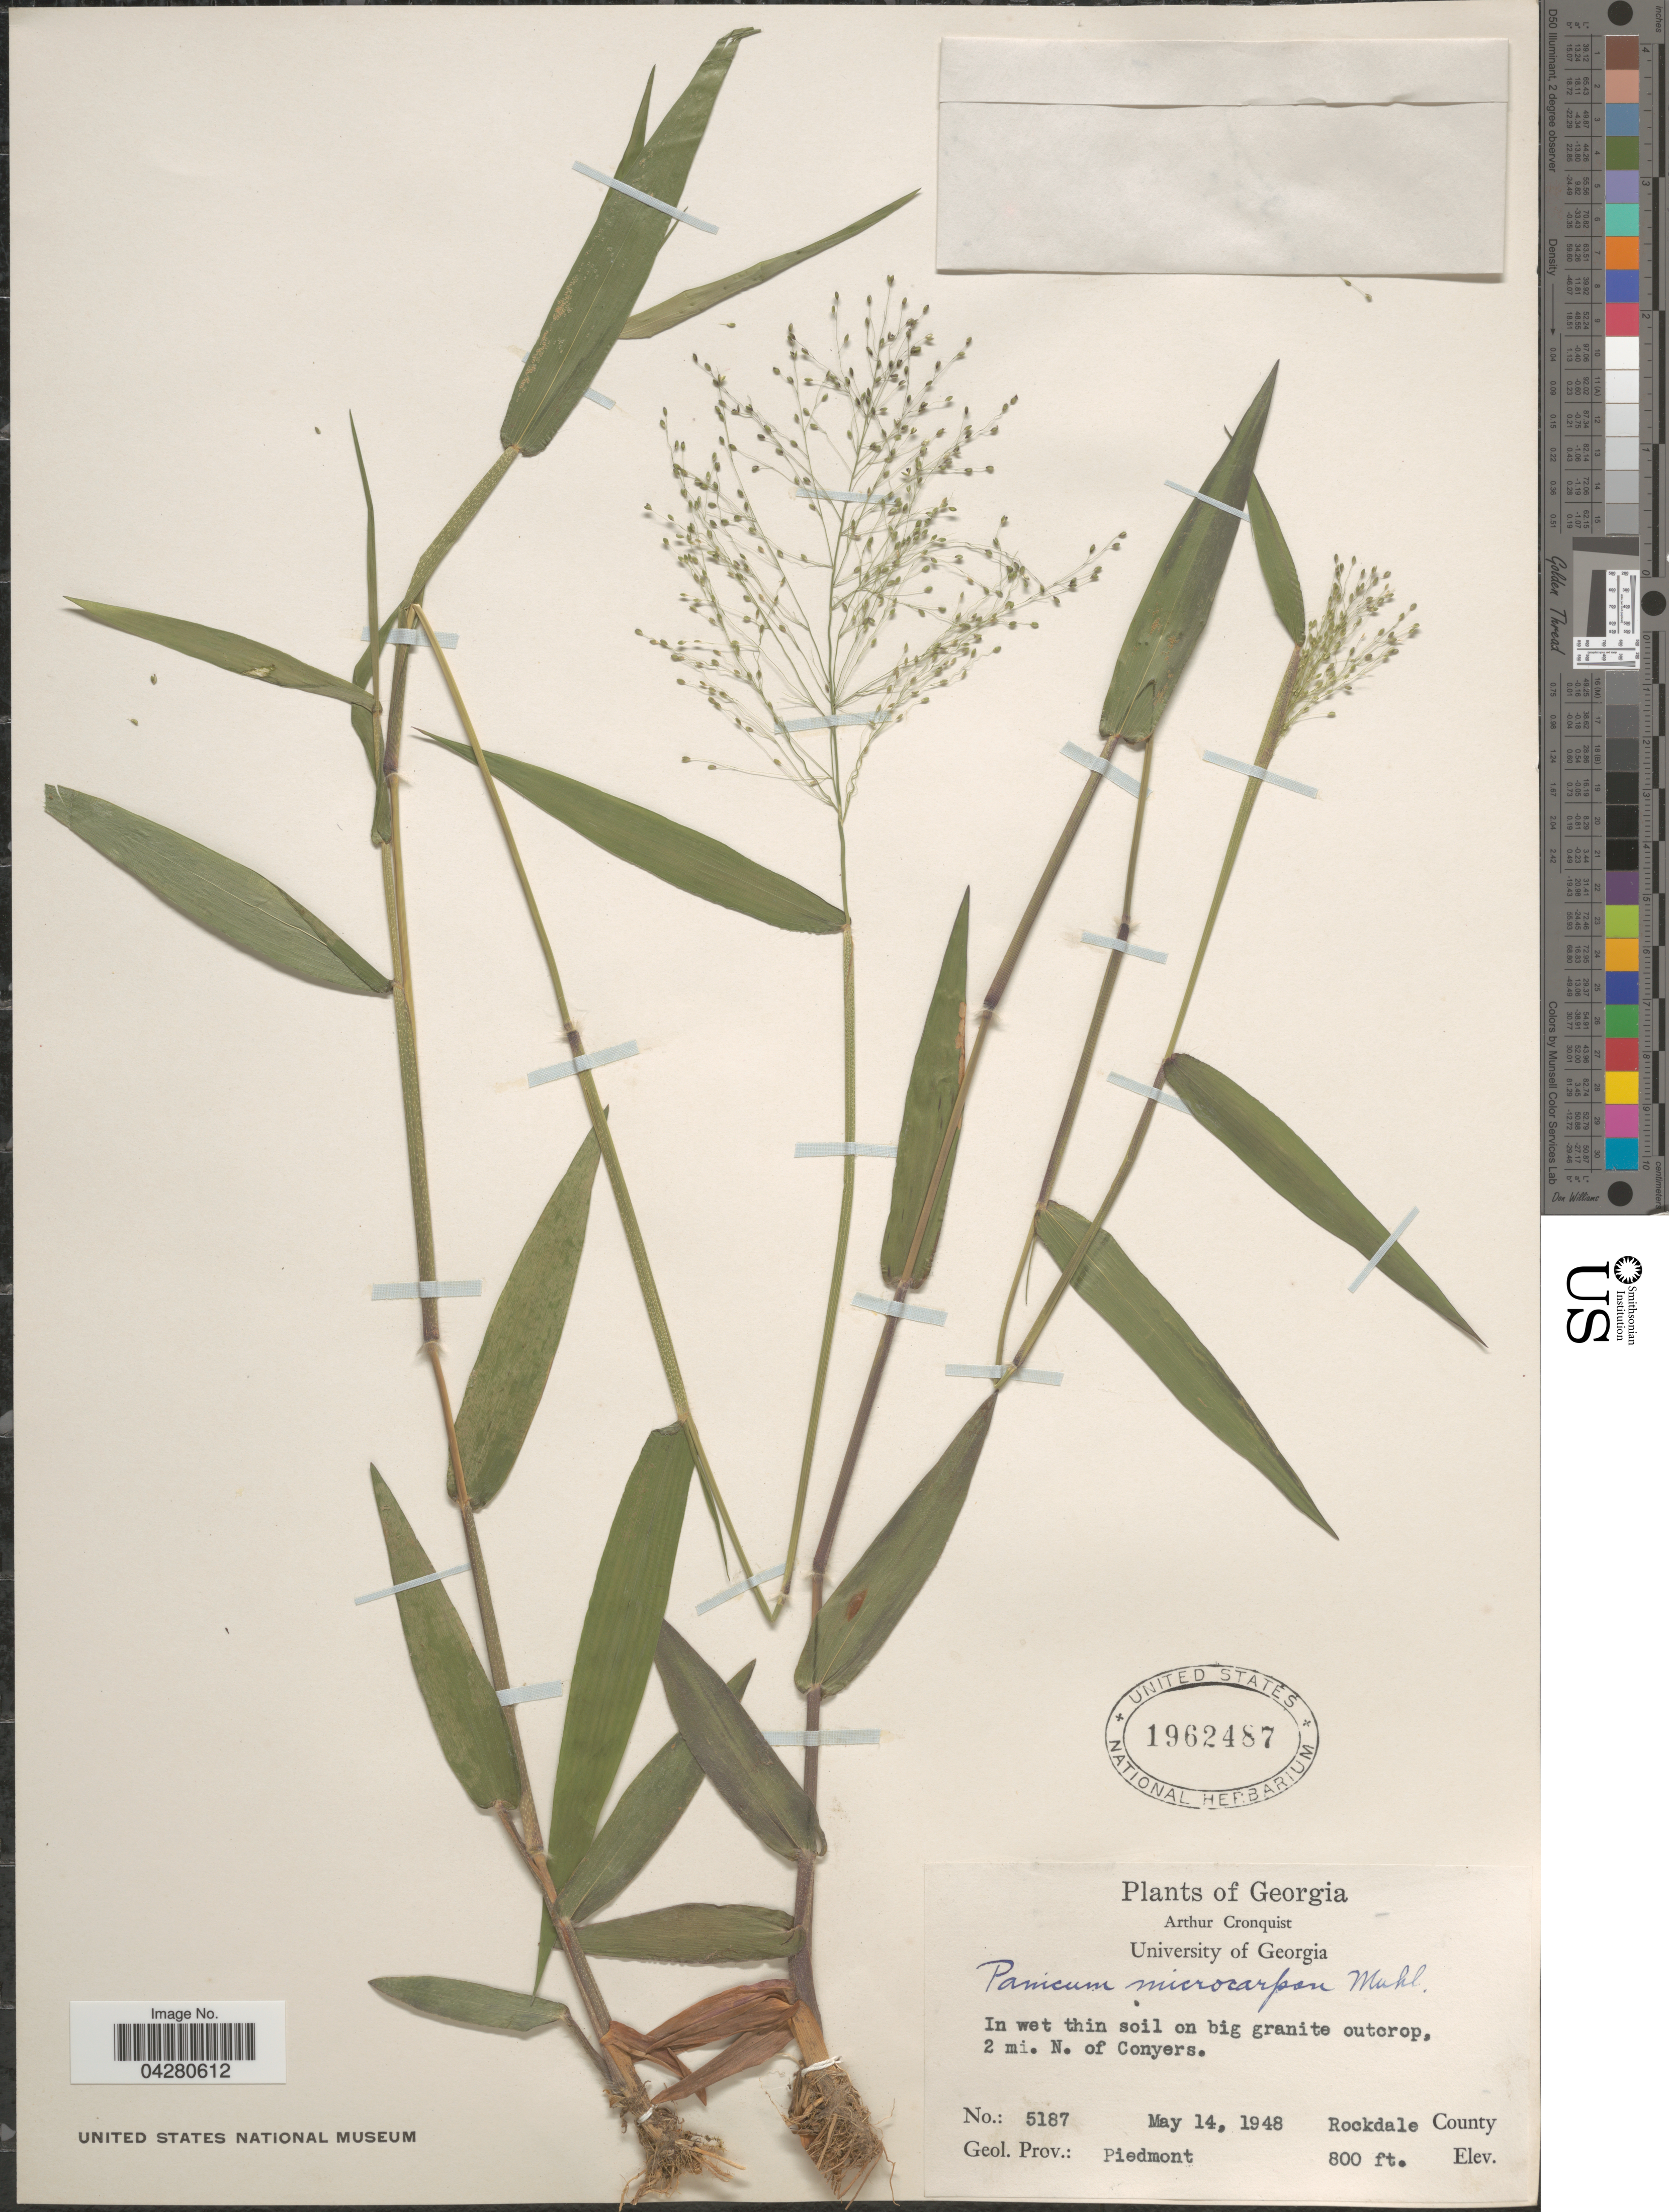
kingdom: Plantae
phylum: Tracheophyta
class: Liliopsida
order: Poales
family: Poaceae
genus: Dichanthelium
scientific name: Dichanthelium dichotomum var. dichotomum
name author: (L.) Gould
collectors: A. J. Cronquist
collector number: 5187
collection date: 1948-05-14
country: United States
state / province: Georgia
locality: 2 mi. N. of Conyers. Rockdale County. Geol. Prov.: Piedmont.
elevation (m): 244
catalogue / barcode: US 1962487